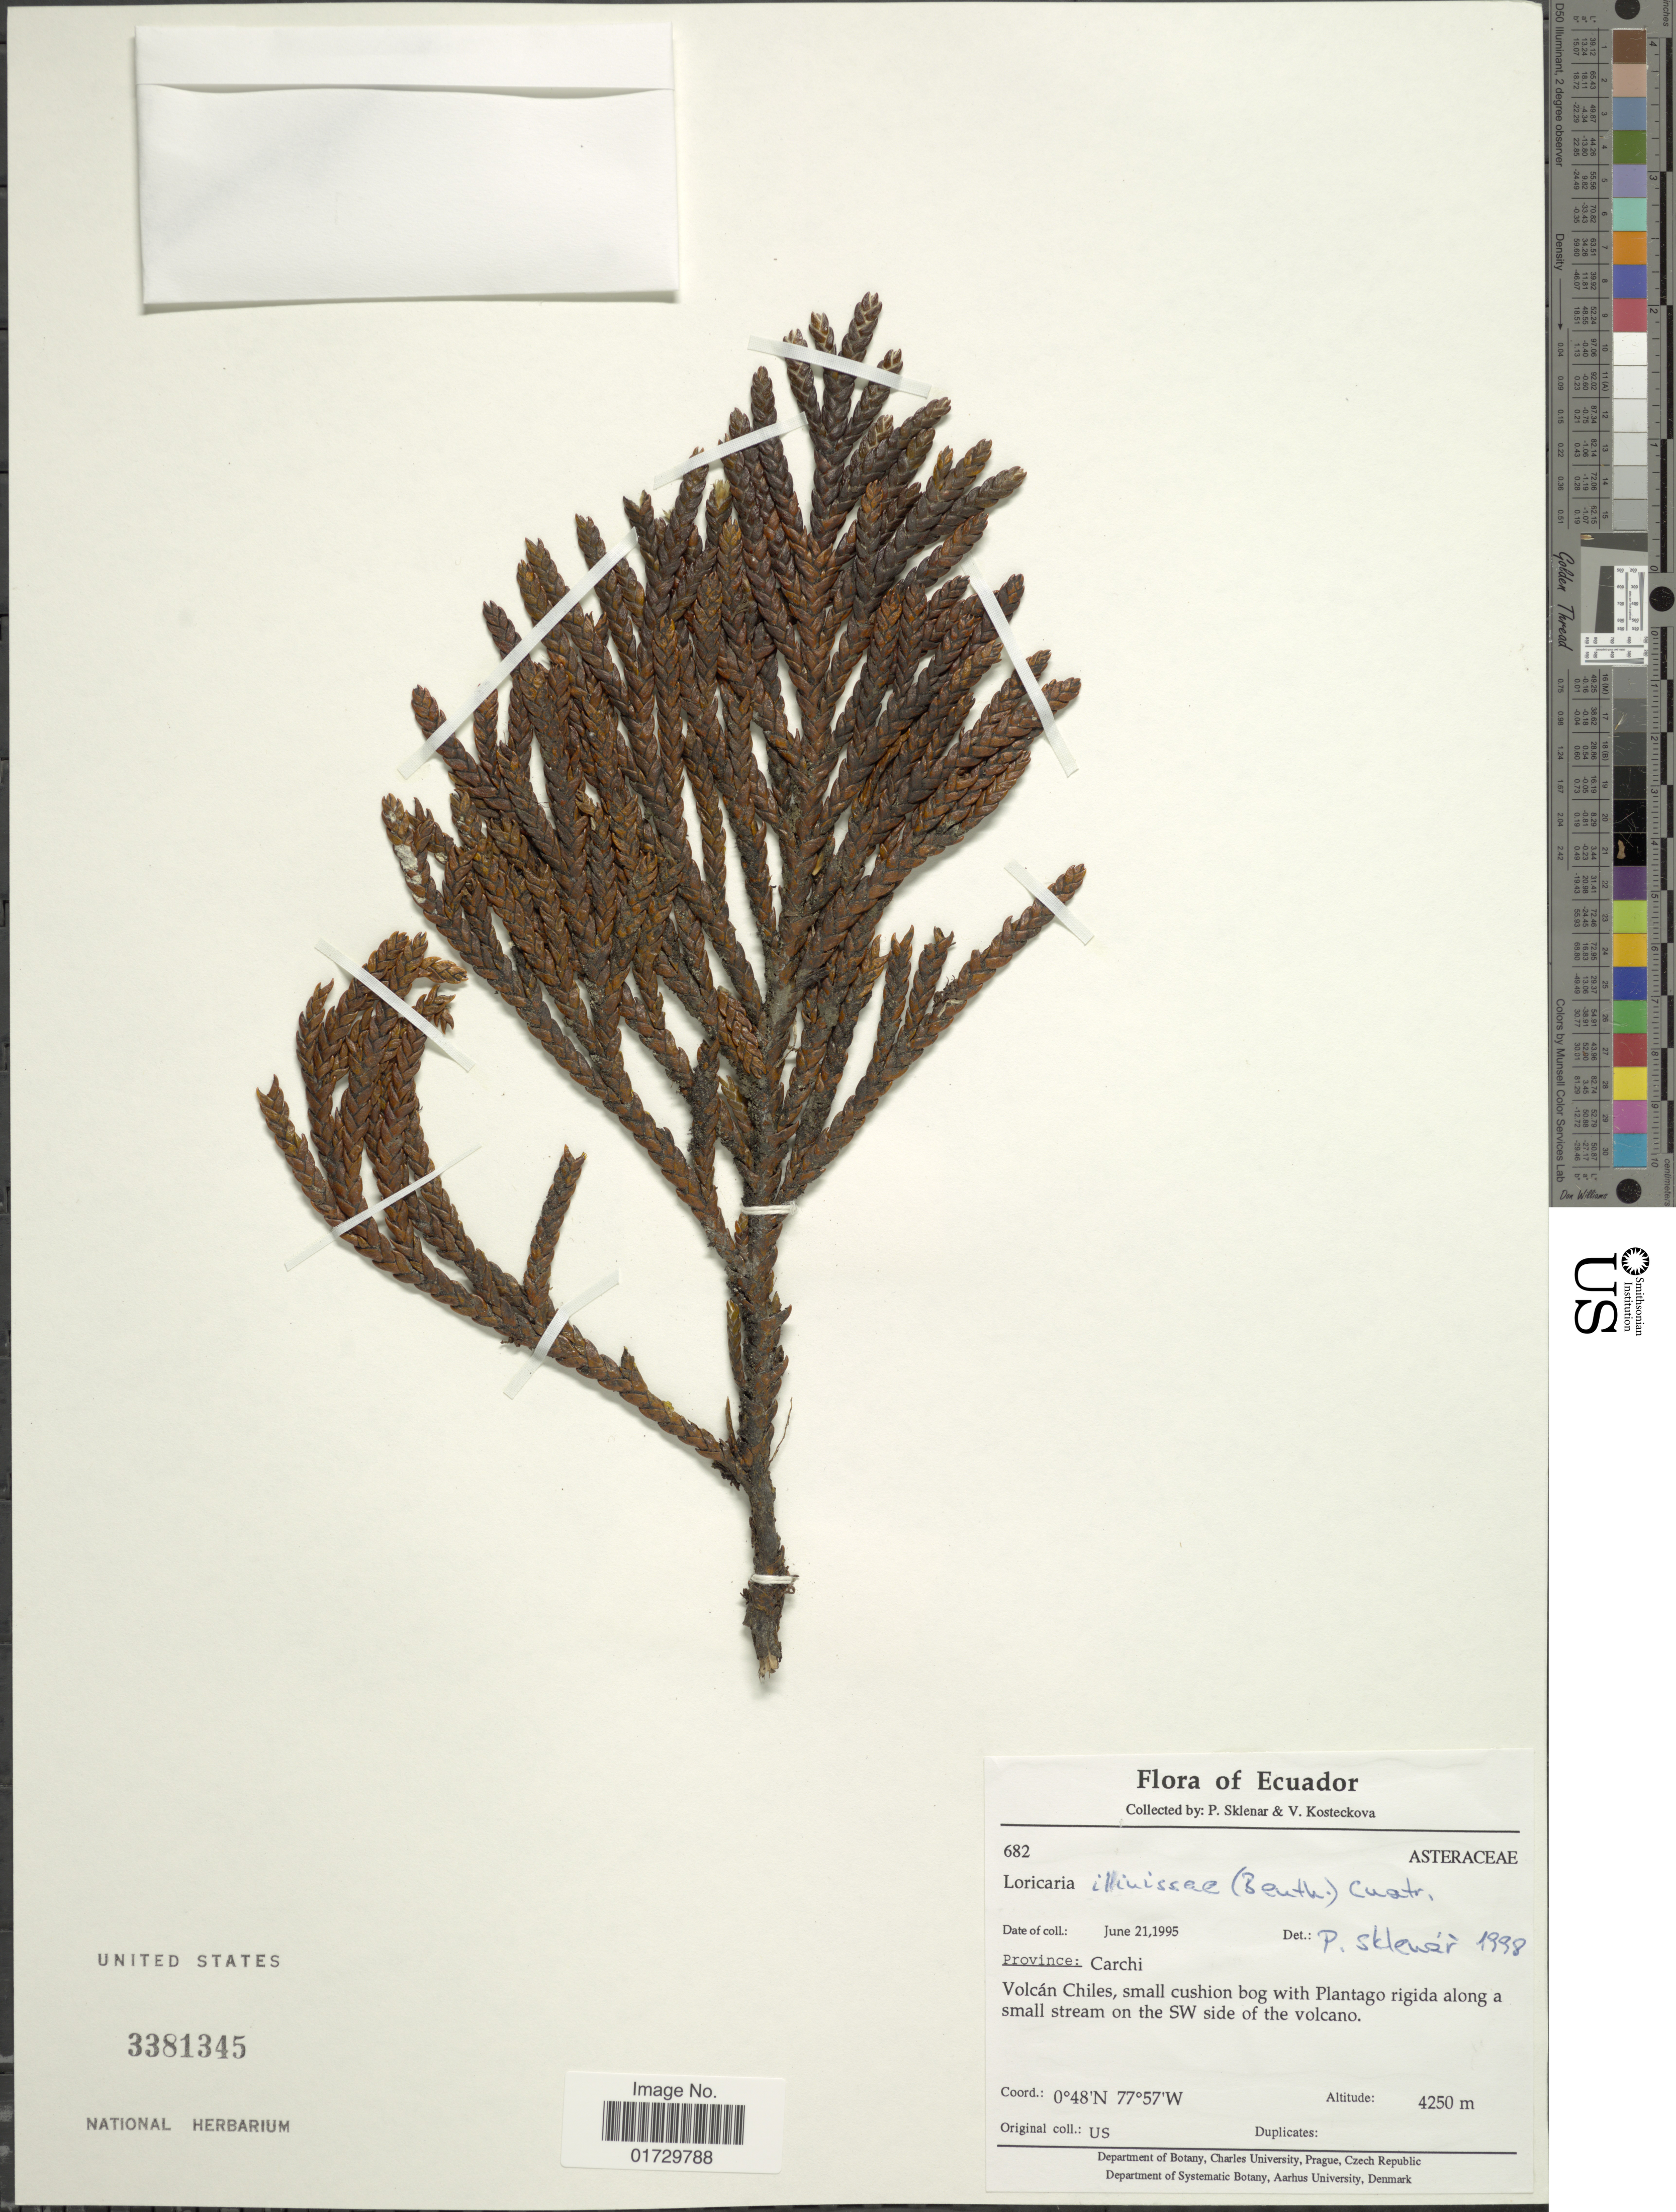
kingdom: Plantae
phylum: Tracheophyta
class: Magnoliopsida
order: Asterales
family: Asteraceae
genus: Loricaria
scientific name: Loricaria ilinissae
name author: (Benth.) Cuatrec.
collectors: P. Sklenár & V. Kosteckova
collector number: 682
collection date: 1995-06-21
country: Ecuador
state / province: Carchi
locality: Volcan Chiles, small cushion bog with Plantago rigida along a small stream on the SW side of the volcano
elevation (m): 4250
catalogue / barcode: US 3381345